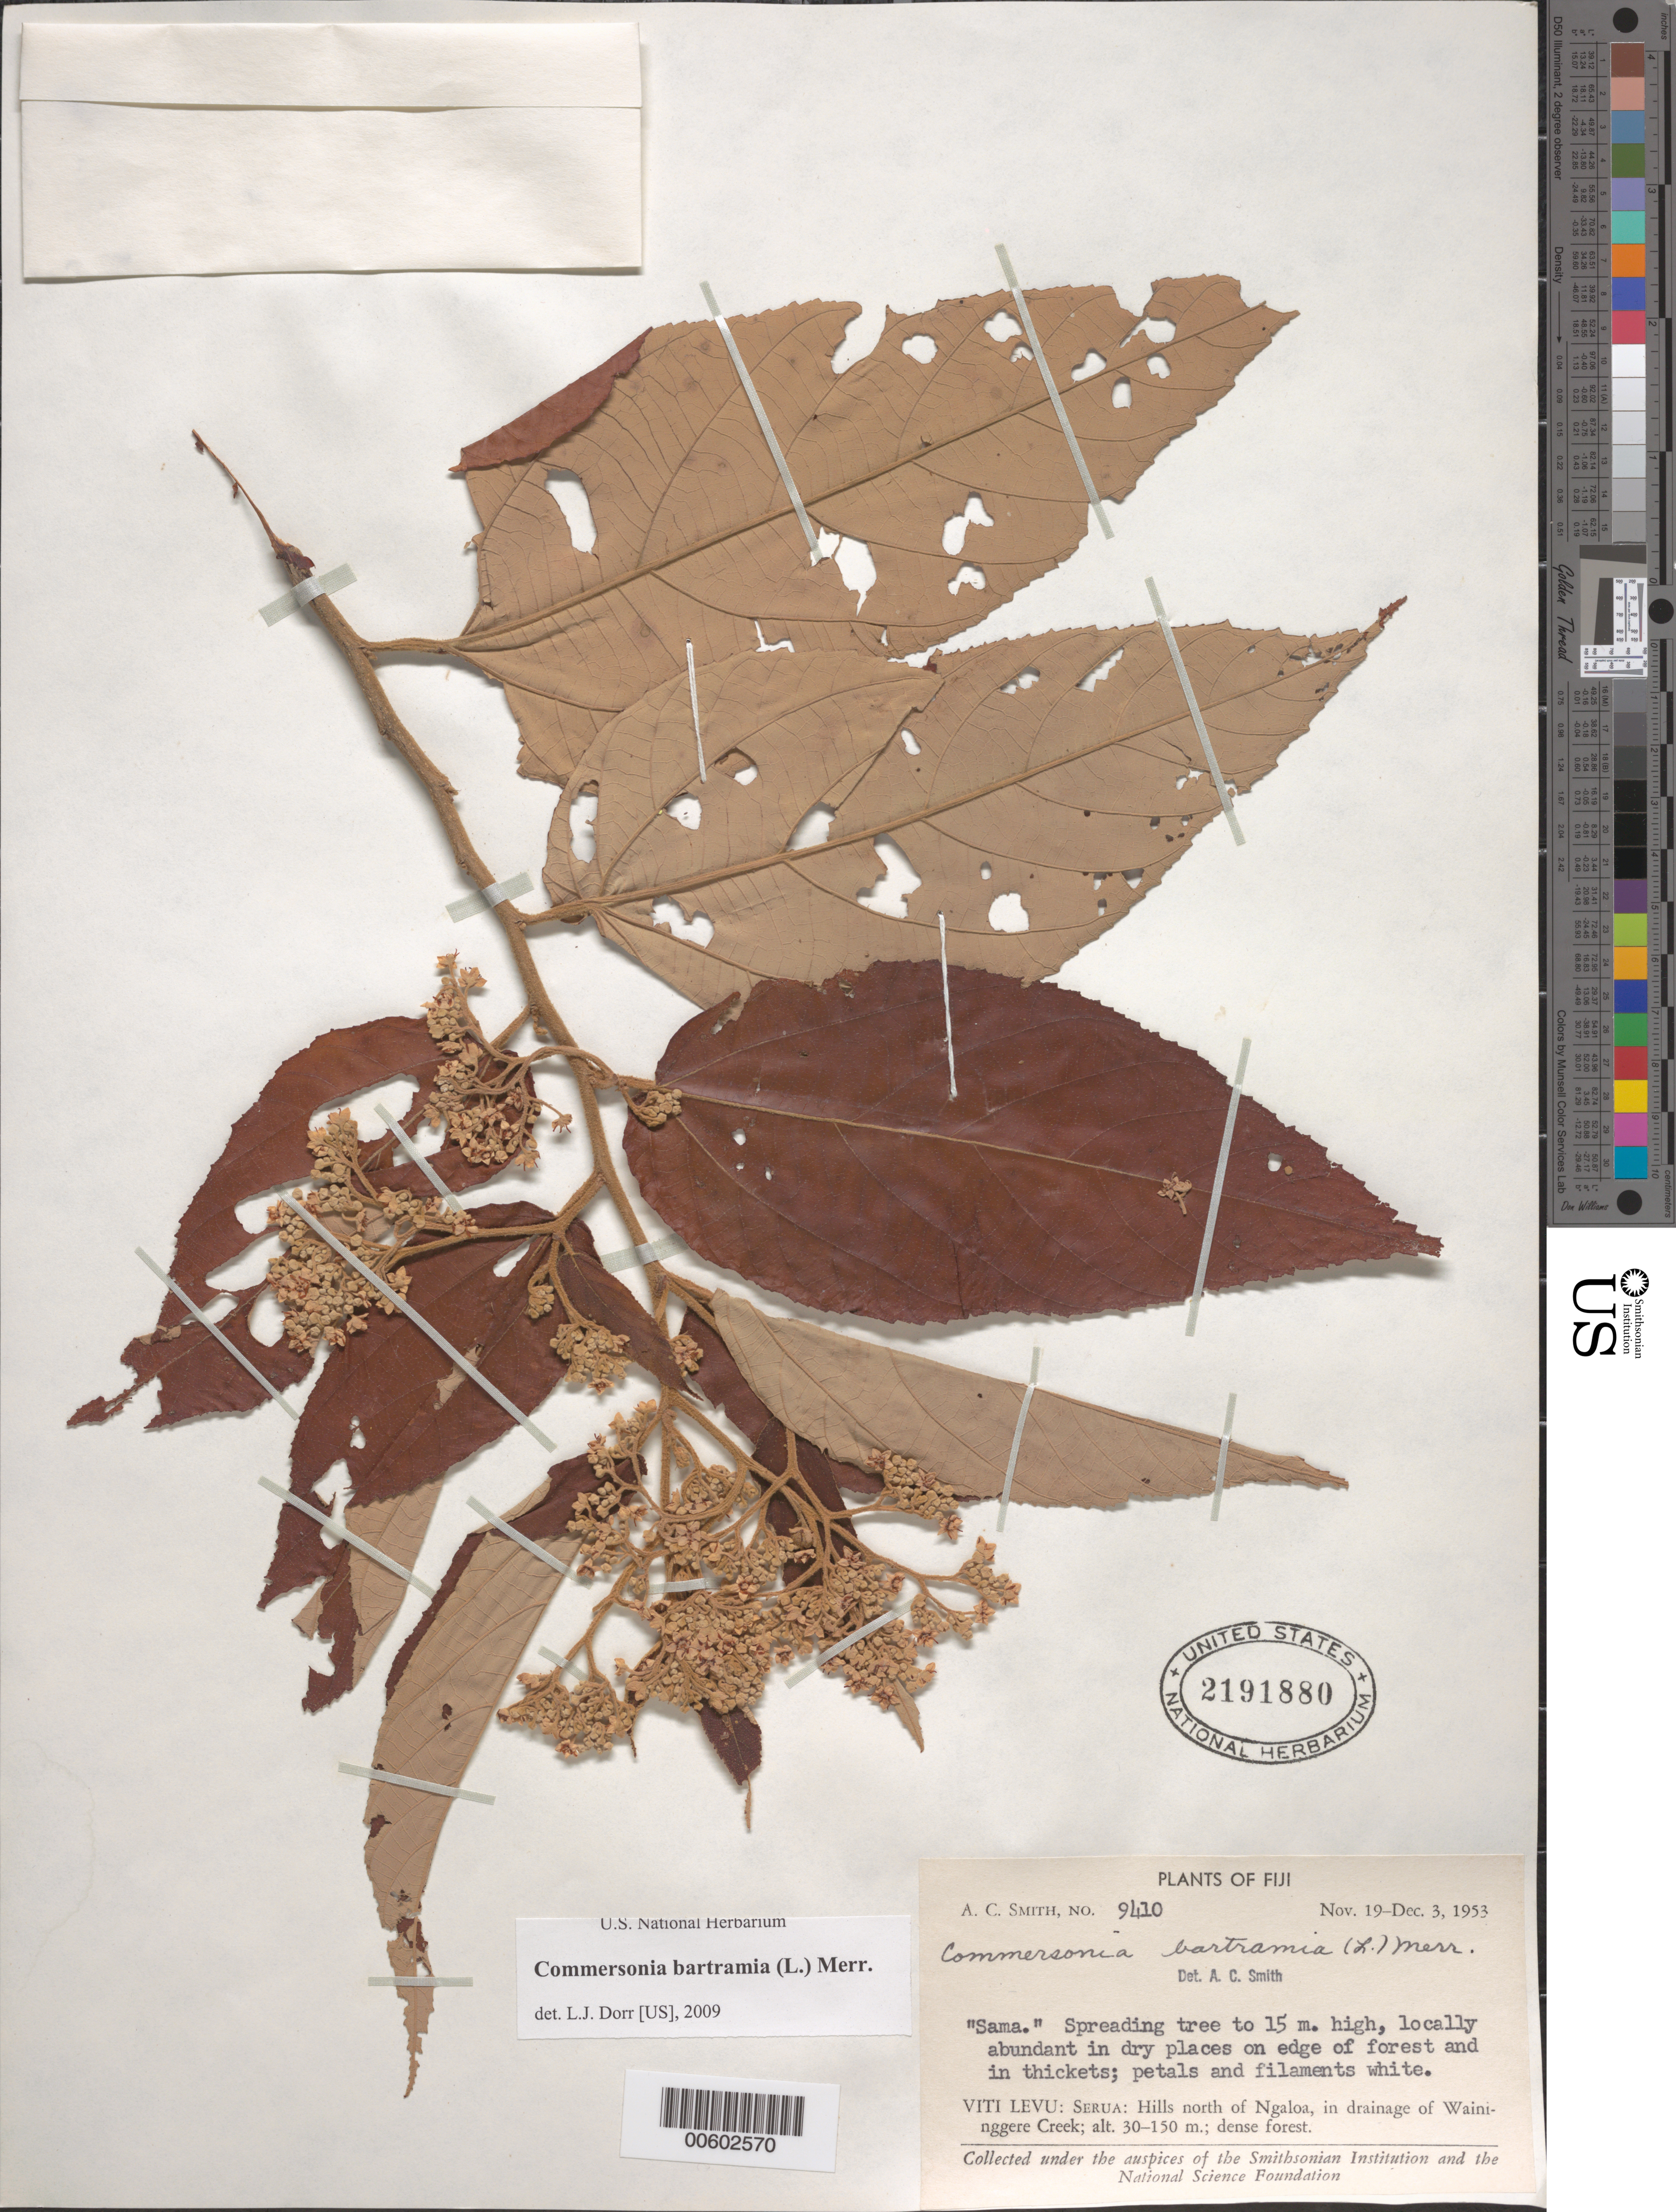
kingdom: Plantae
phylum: Tracheophyta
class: Magnoliopsida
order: Malvales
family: Malvaceae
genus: Commersonia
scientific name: Commersonia bartramia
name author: (L.) Merr.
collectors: A. C. Smith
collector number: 9410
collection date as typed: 19 Nov 1953 to 03 Dec 1953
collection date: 1953-11-19/1953-12-03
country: Fiji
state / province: Central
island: Viti Levu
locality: Serua: Hills N of Ngaloa, in drainage of Waininggere Creek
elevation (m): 30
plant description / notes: Common name: Sama; US, GH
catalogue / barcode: US 2191880